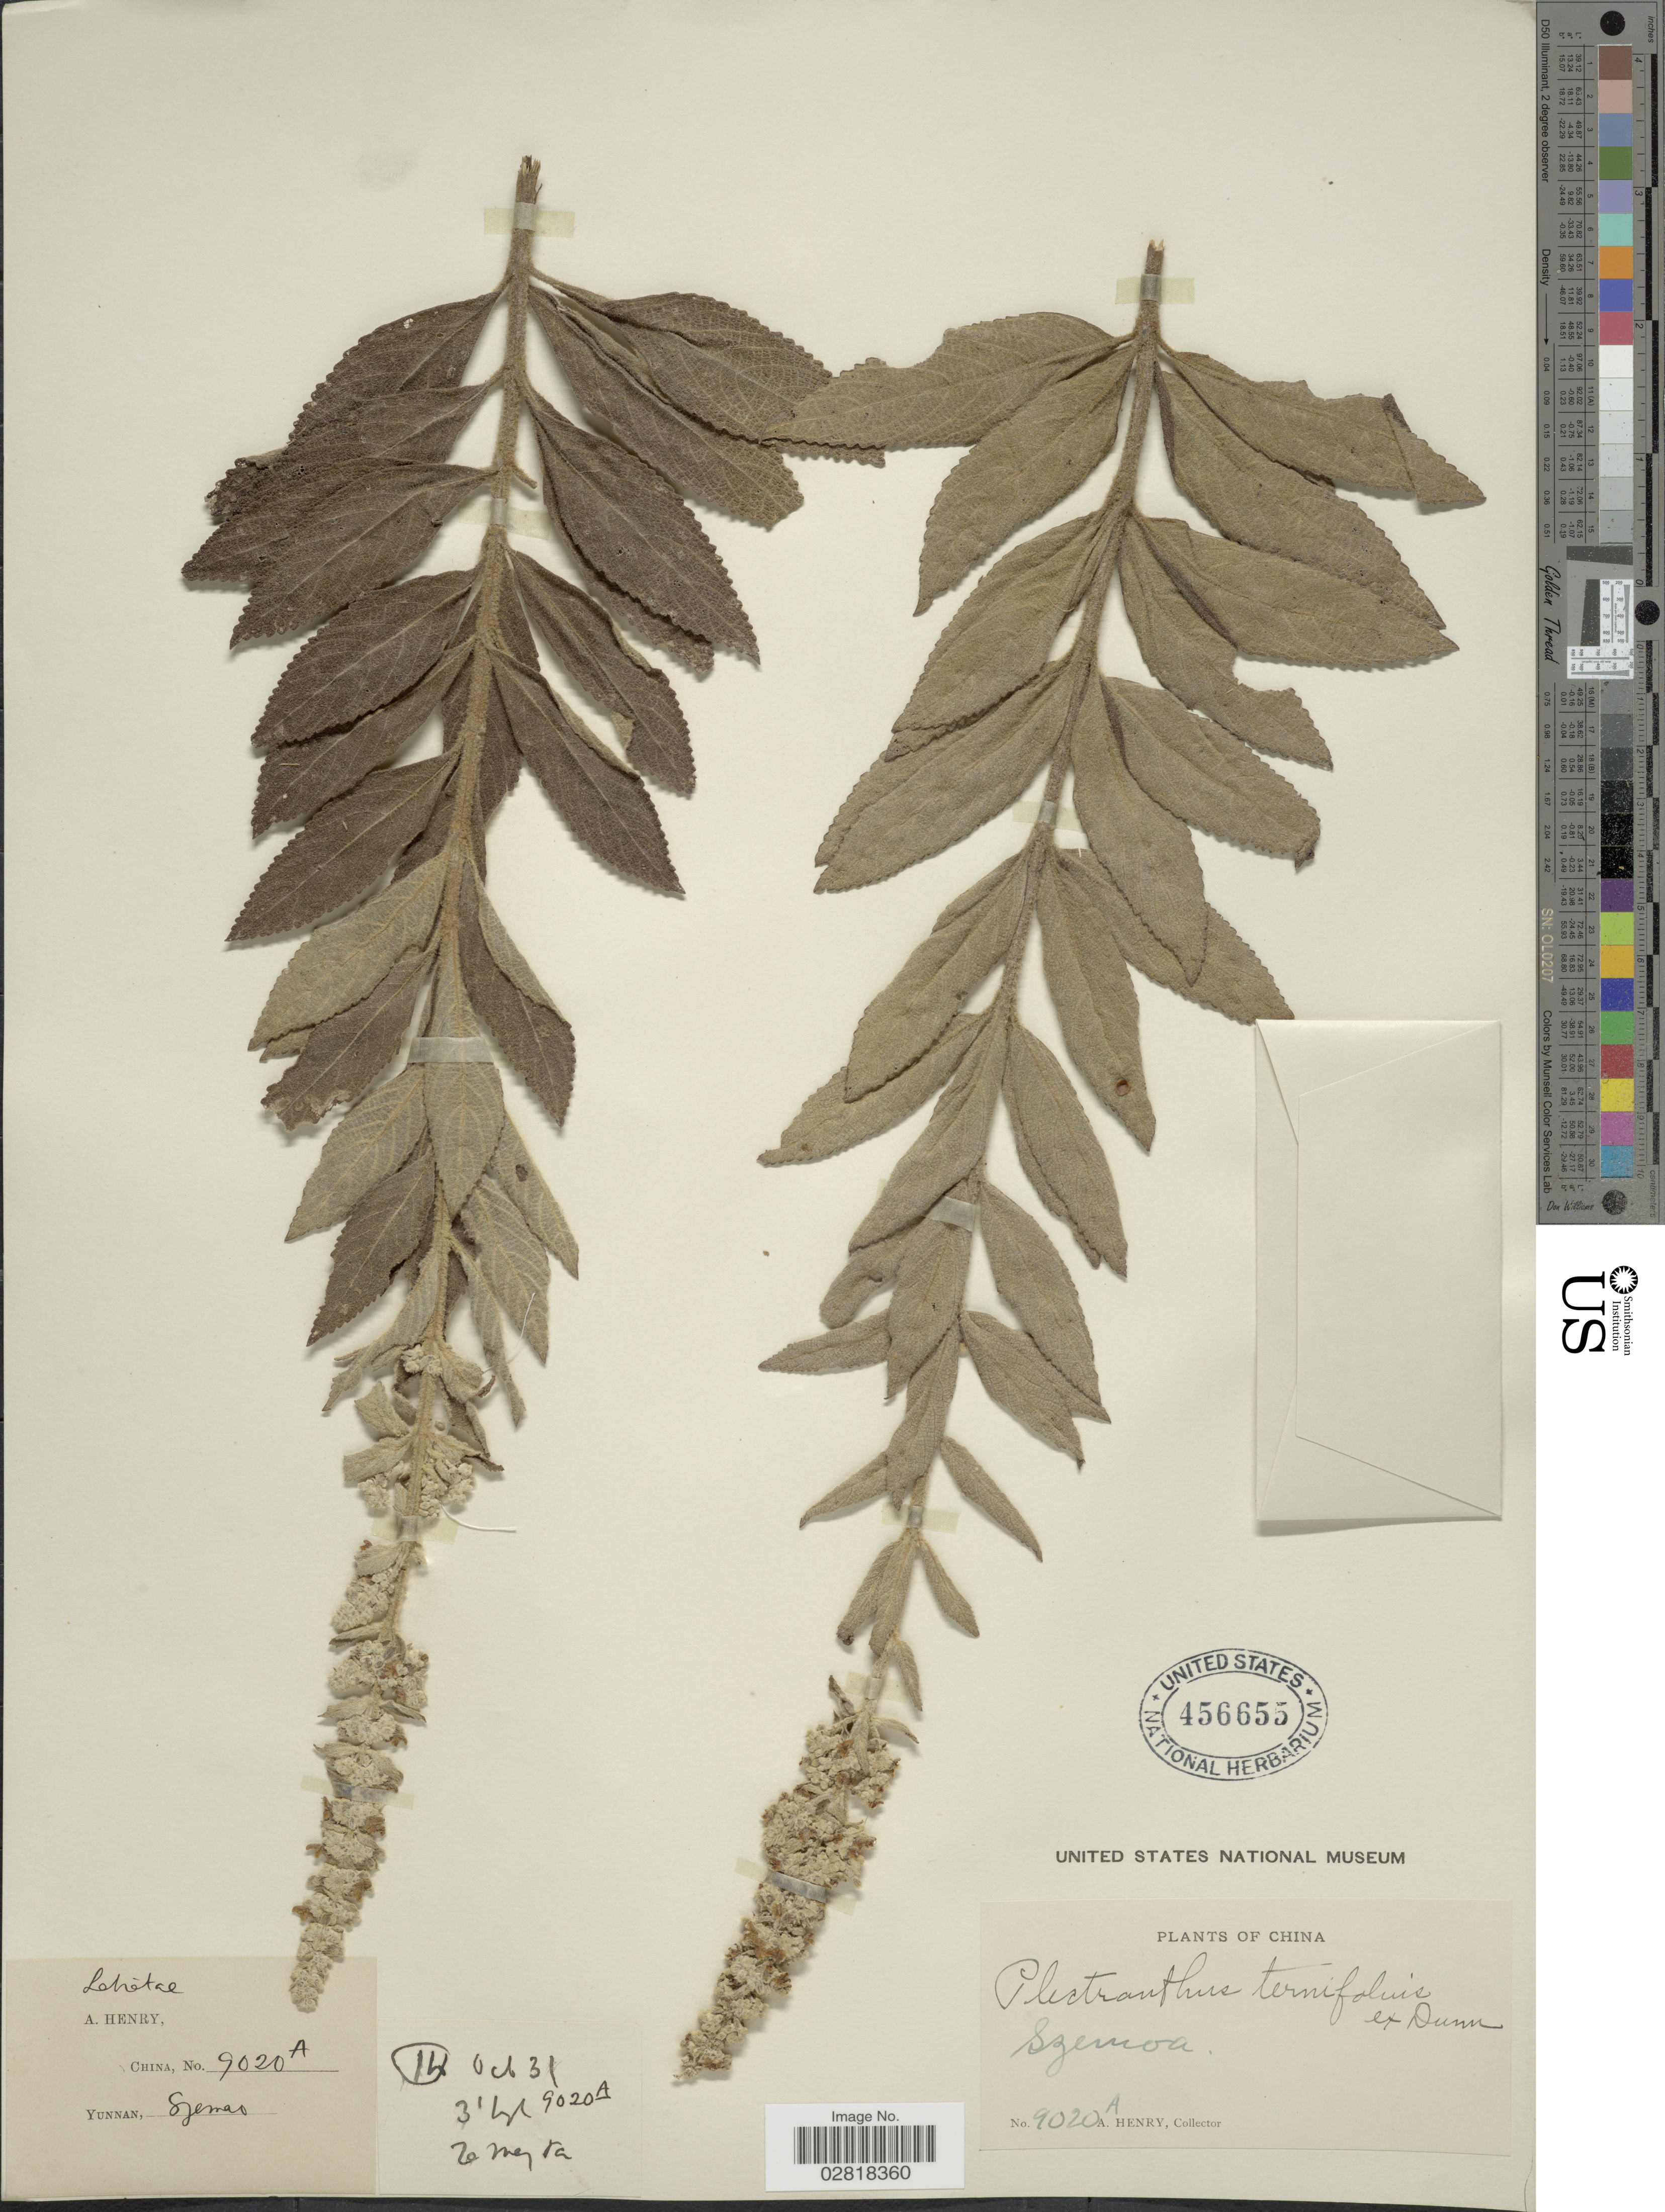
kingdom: Plantae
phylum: Tracheophyta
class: Magnoliopsida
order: Lamiales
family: Lamiaceae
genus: Plectranthus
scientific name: Plectranthus ternifolius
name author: D. Don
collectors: A. Henry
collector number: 9020 A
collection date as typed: Transcribed d/m/y: /10/31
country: China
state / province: Yunnan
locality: Szemoa.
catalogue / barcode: US 456655